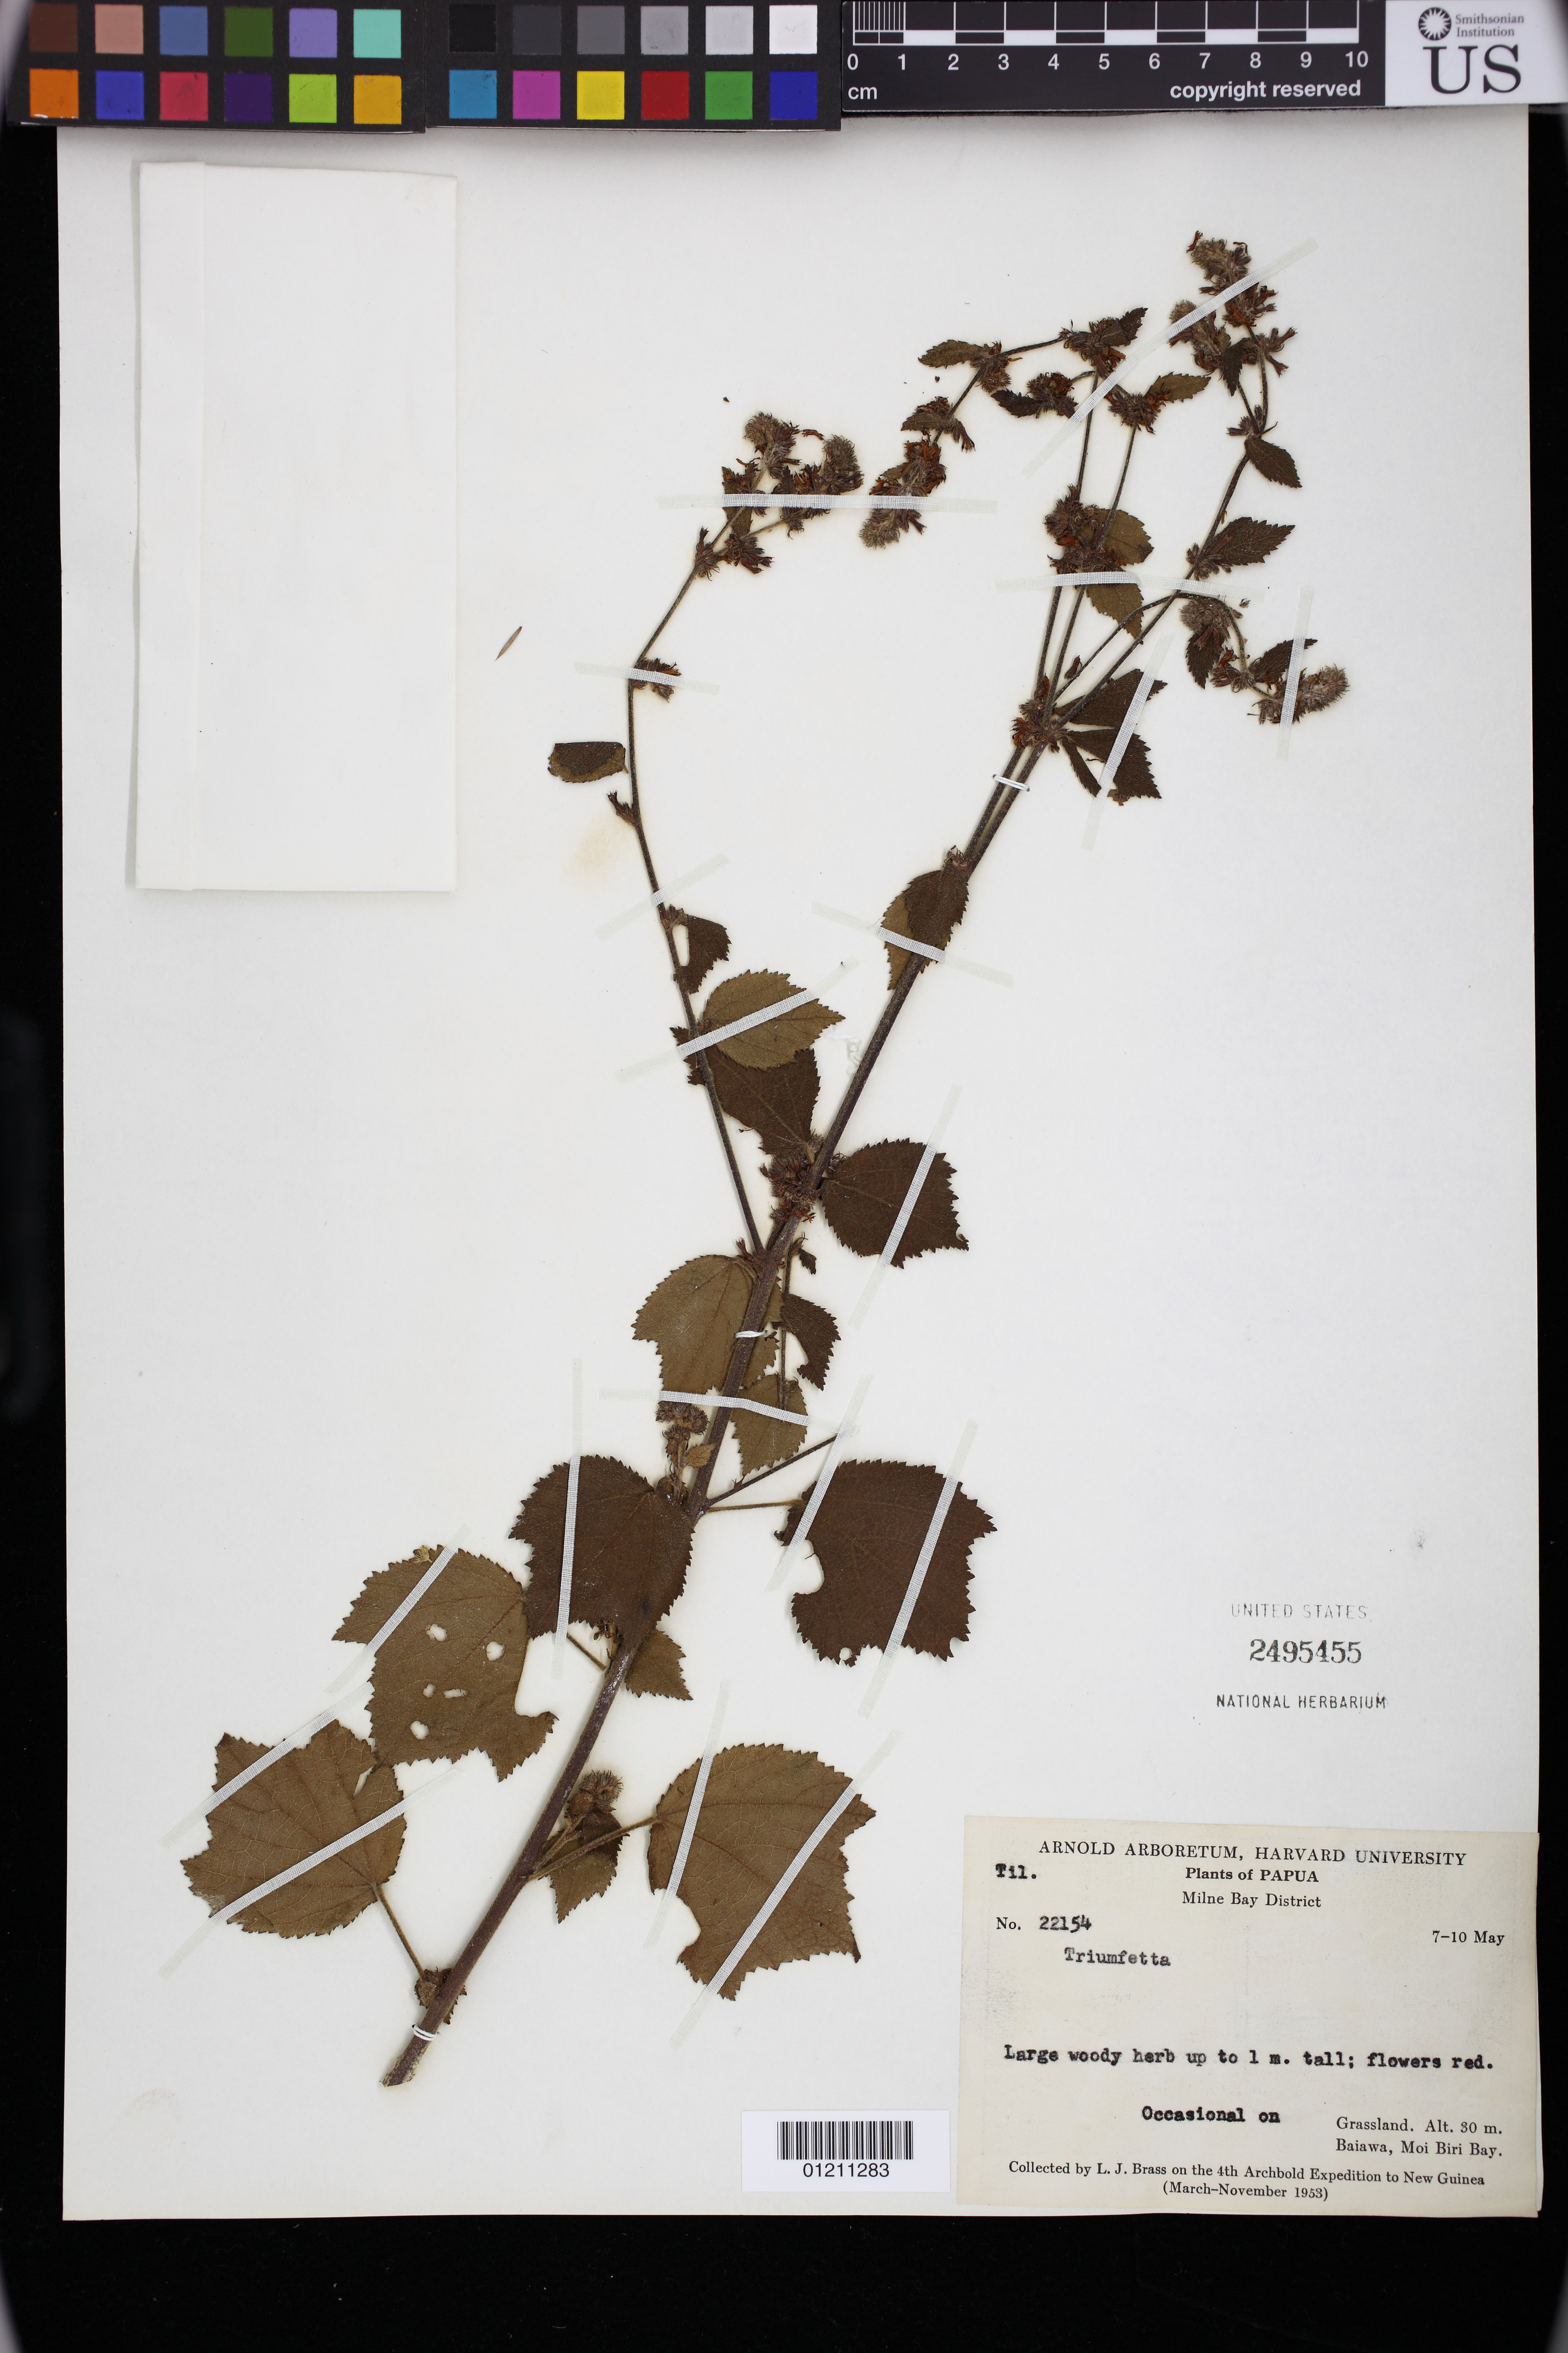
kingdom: Plantae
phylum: Tracheophyta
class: Magnoliopsida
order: Malvales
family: Malvaceae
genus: Triumfetta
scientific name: Triumfetta sp.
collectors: L. J. Brass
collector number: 22154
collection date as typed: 07 May 1953 to 10 May 1953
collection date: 1953-05-07/1953-05-10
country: Papua New Guinea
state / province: Milne Bay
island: New Guinea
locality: Papua: Milne Bay District. Grassland. Baiawa, Moi Biri Bay.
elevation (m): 30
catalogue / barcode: US 2495455